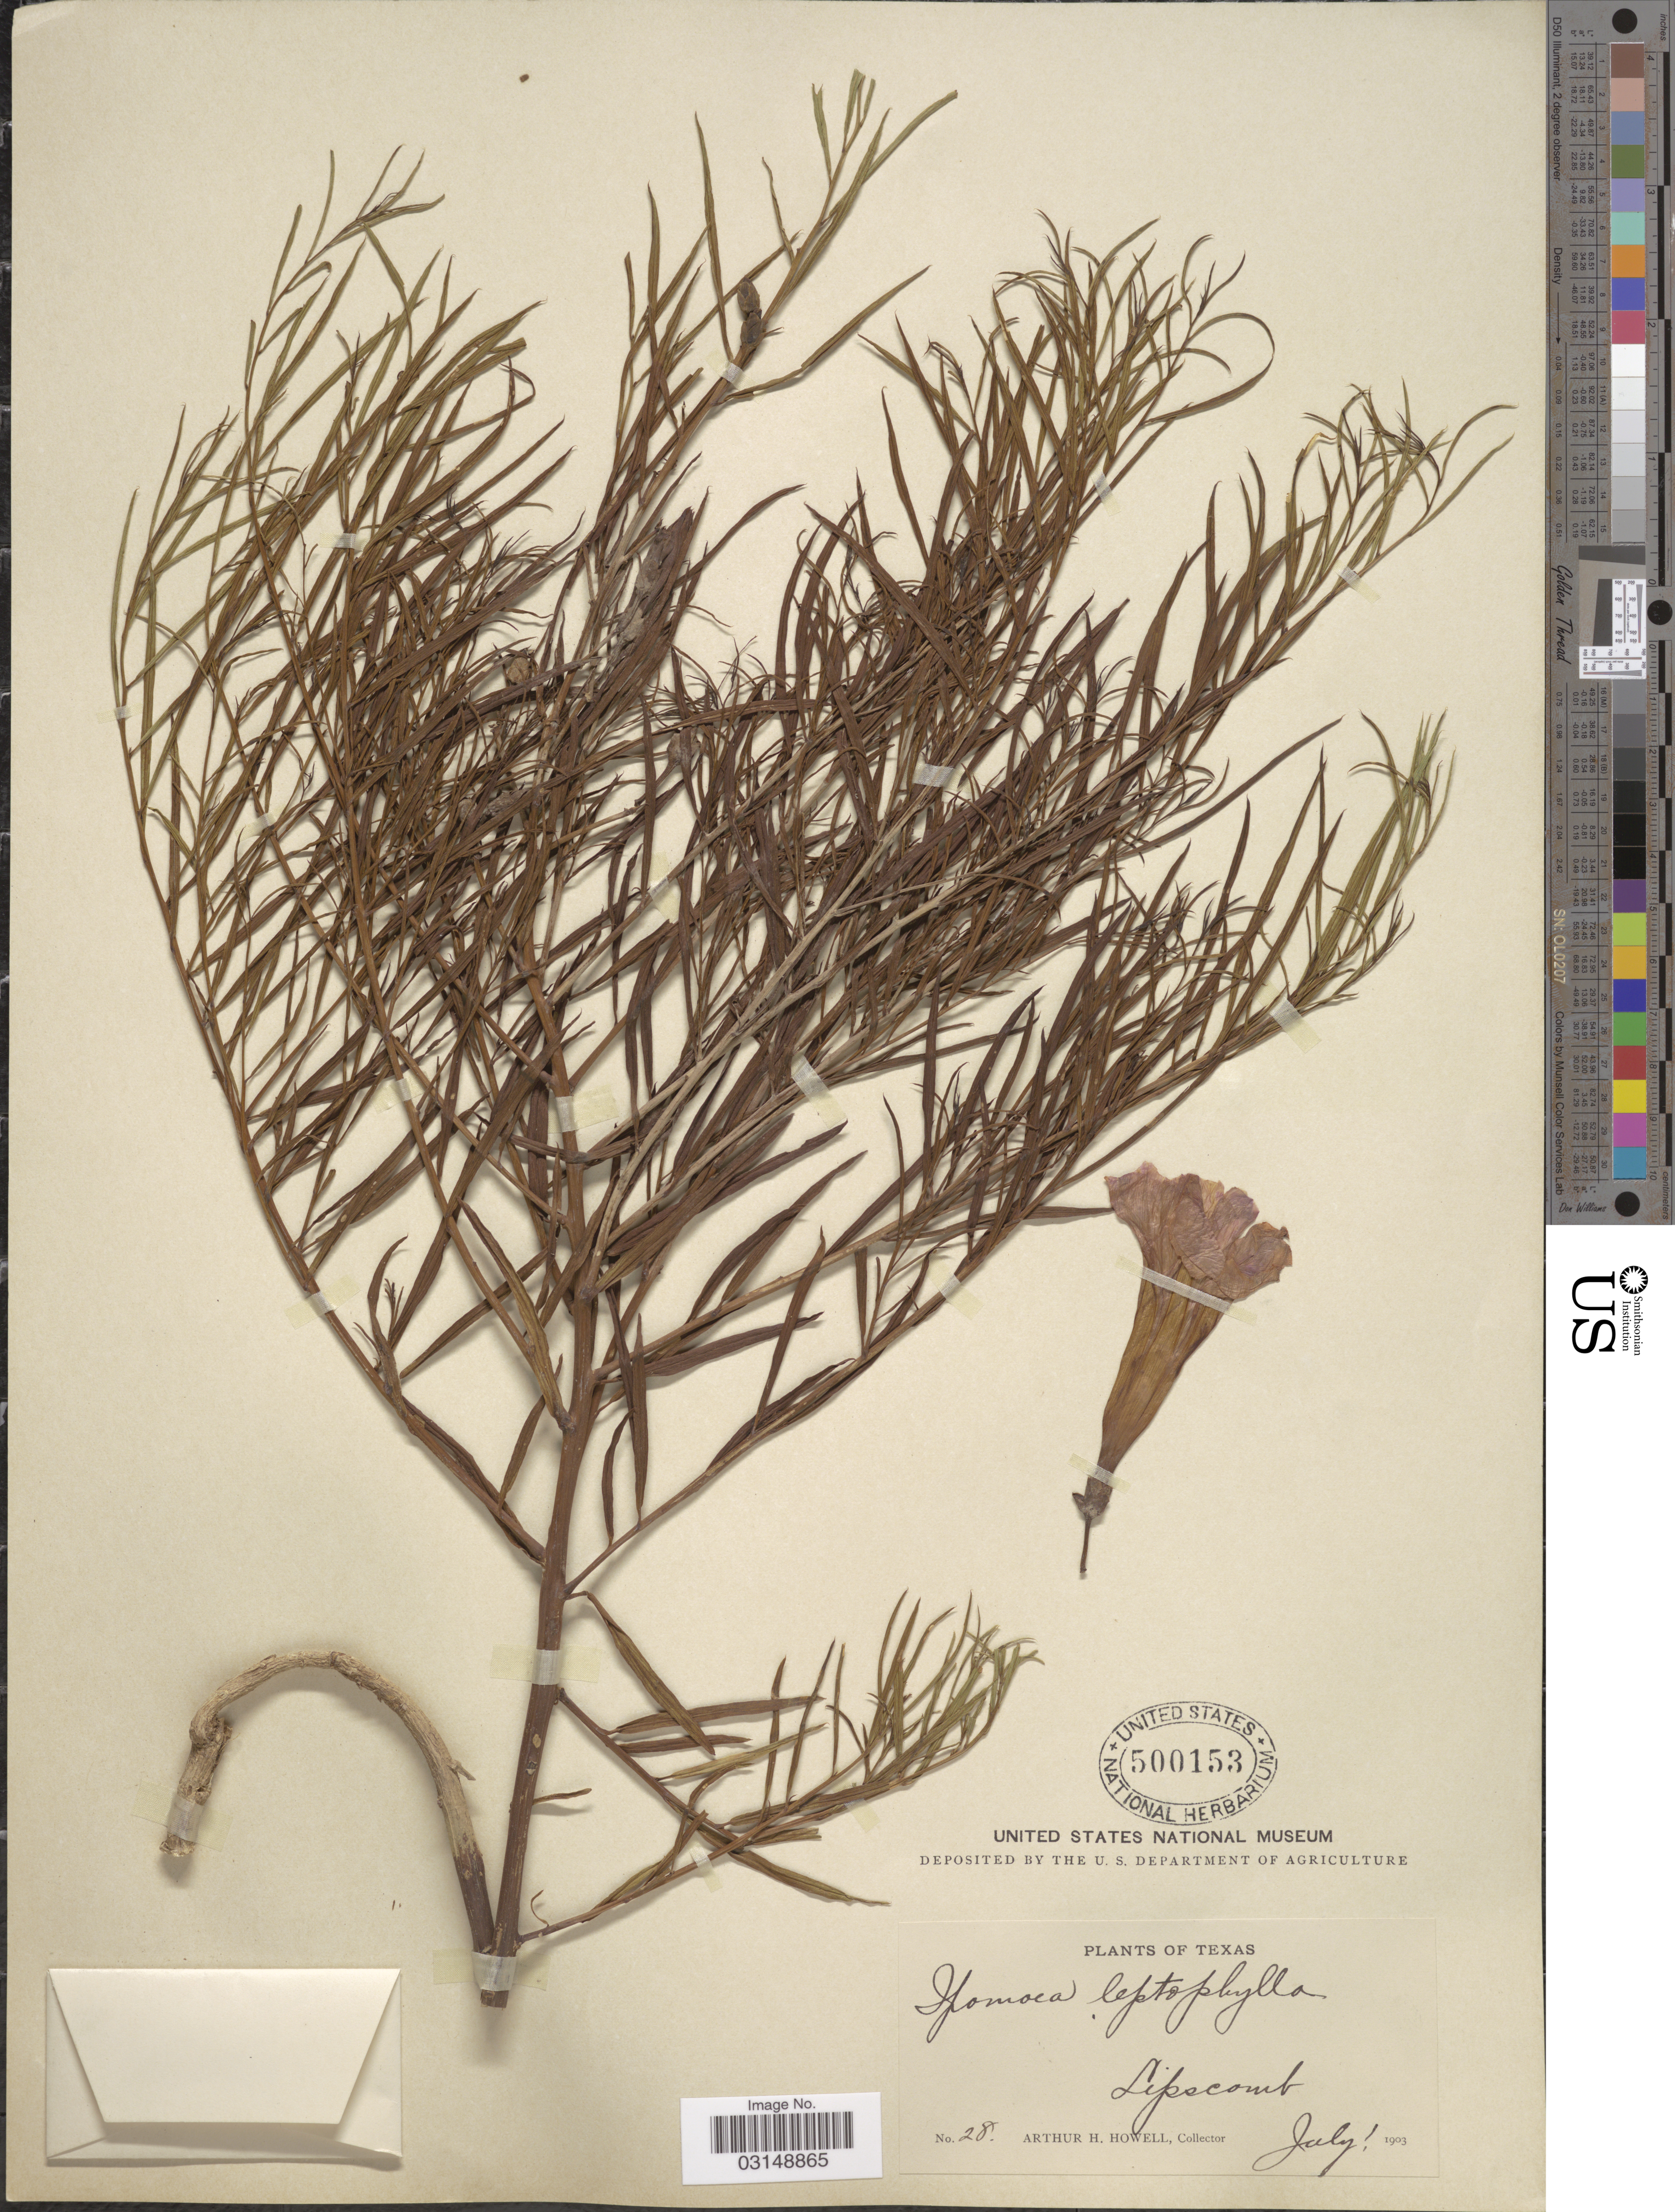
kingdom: Plantae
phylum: Tracheophyta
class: Magnoliopsida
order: Solanales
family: Convolvulaceae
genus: Ipomoea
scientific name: Ipomoea leptophylla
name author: Torr.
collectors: A. Howell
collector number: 28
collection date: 1903-07-01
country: United States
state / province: Texas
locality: Lipscomb.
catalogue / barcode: US 500153